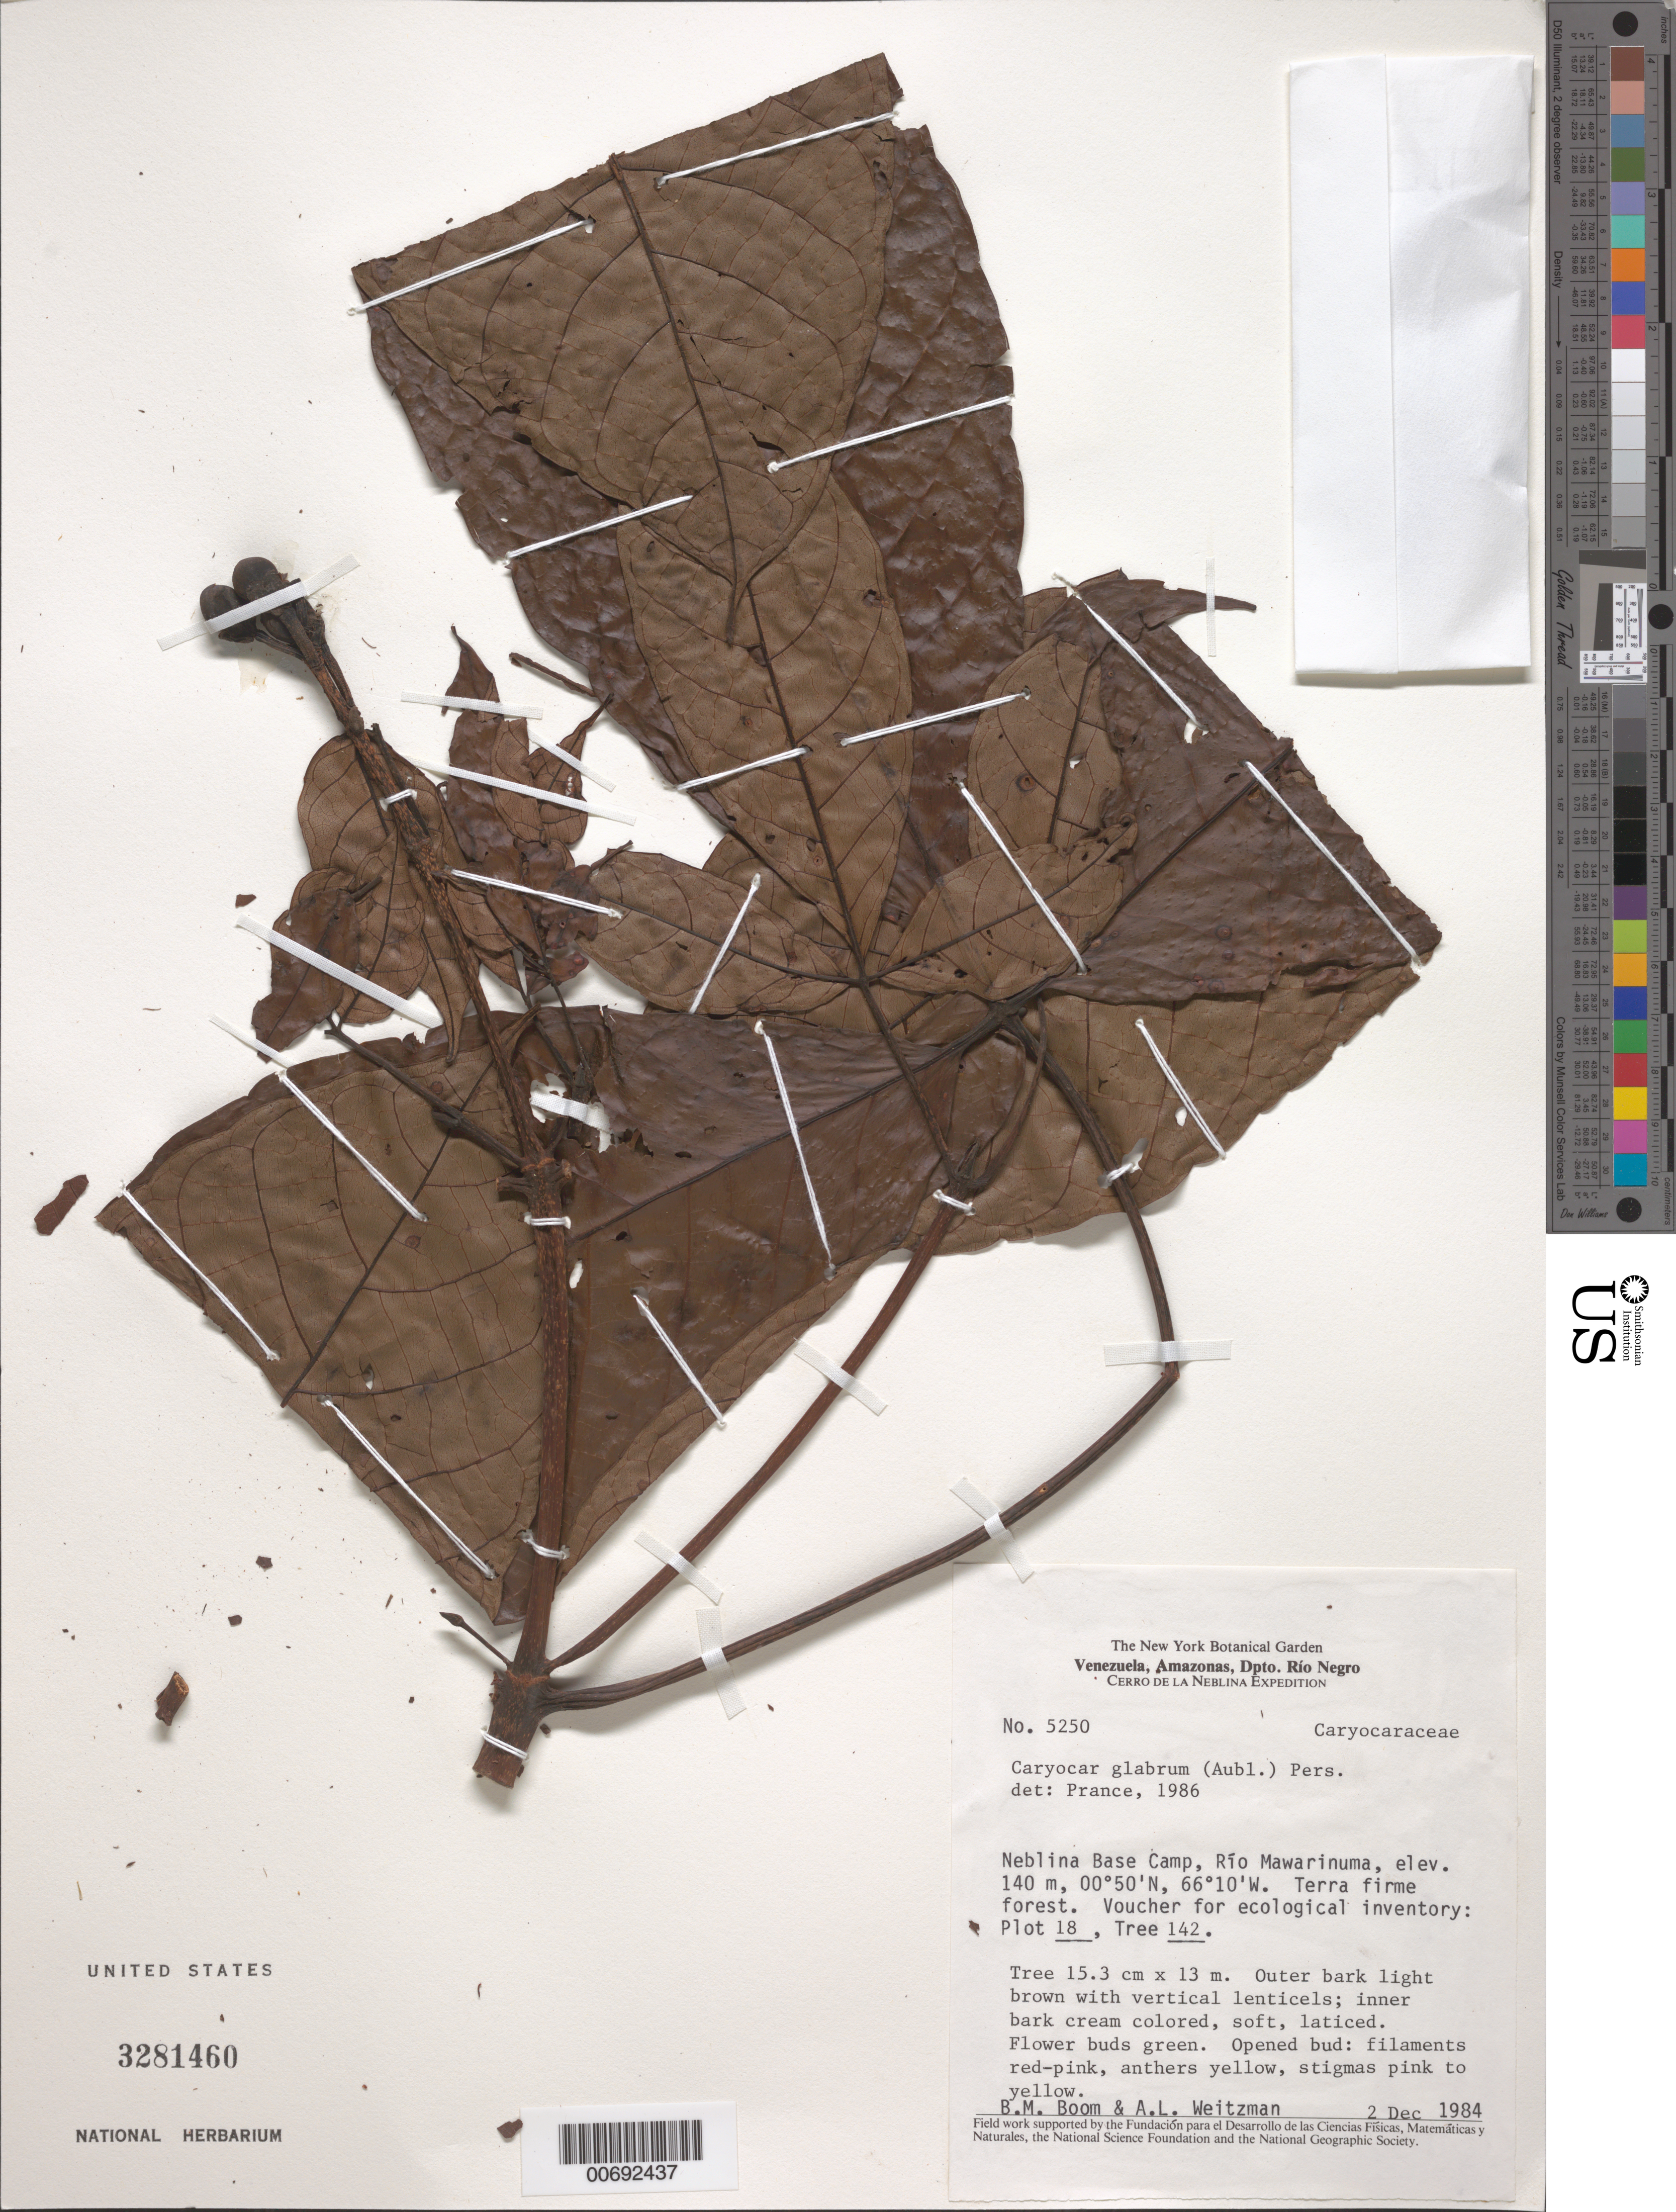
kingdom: Plantae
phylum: Tracheophyta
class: Magnoliopsida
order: Malpighiales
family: Caryocaraceae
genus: Caryocar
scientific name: Caryocar glabrum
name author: (Aubl.) Pers.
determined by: Prance, G. T.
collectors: B. M. Boom & A. L. Weitzman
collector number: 5250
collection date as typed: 2-Dec-84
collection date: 1984-12-02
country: Venezuela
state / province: Amazonas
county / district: Río Negro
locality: Cerro de la Neblina Base Camp, Río Mawarinuma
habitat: Terra firma forest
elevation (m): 140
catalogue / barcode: US 3281460